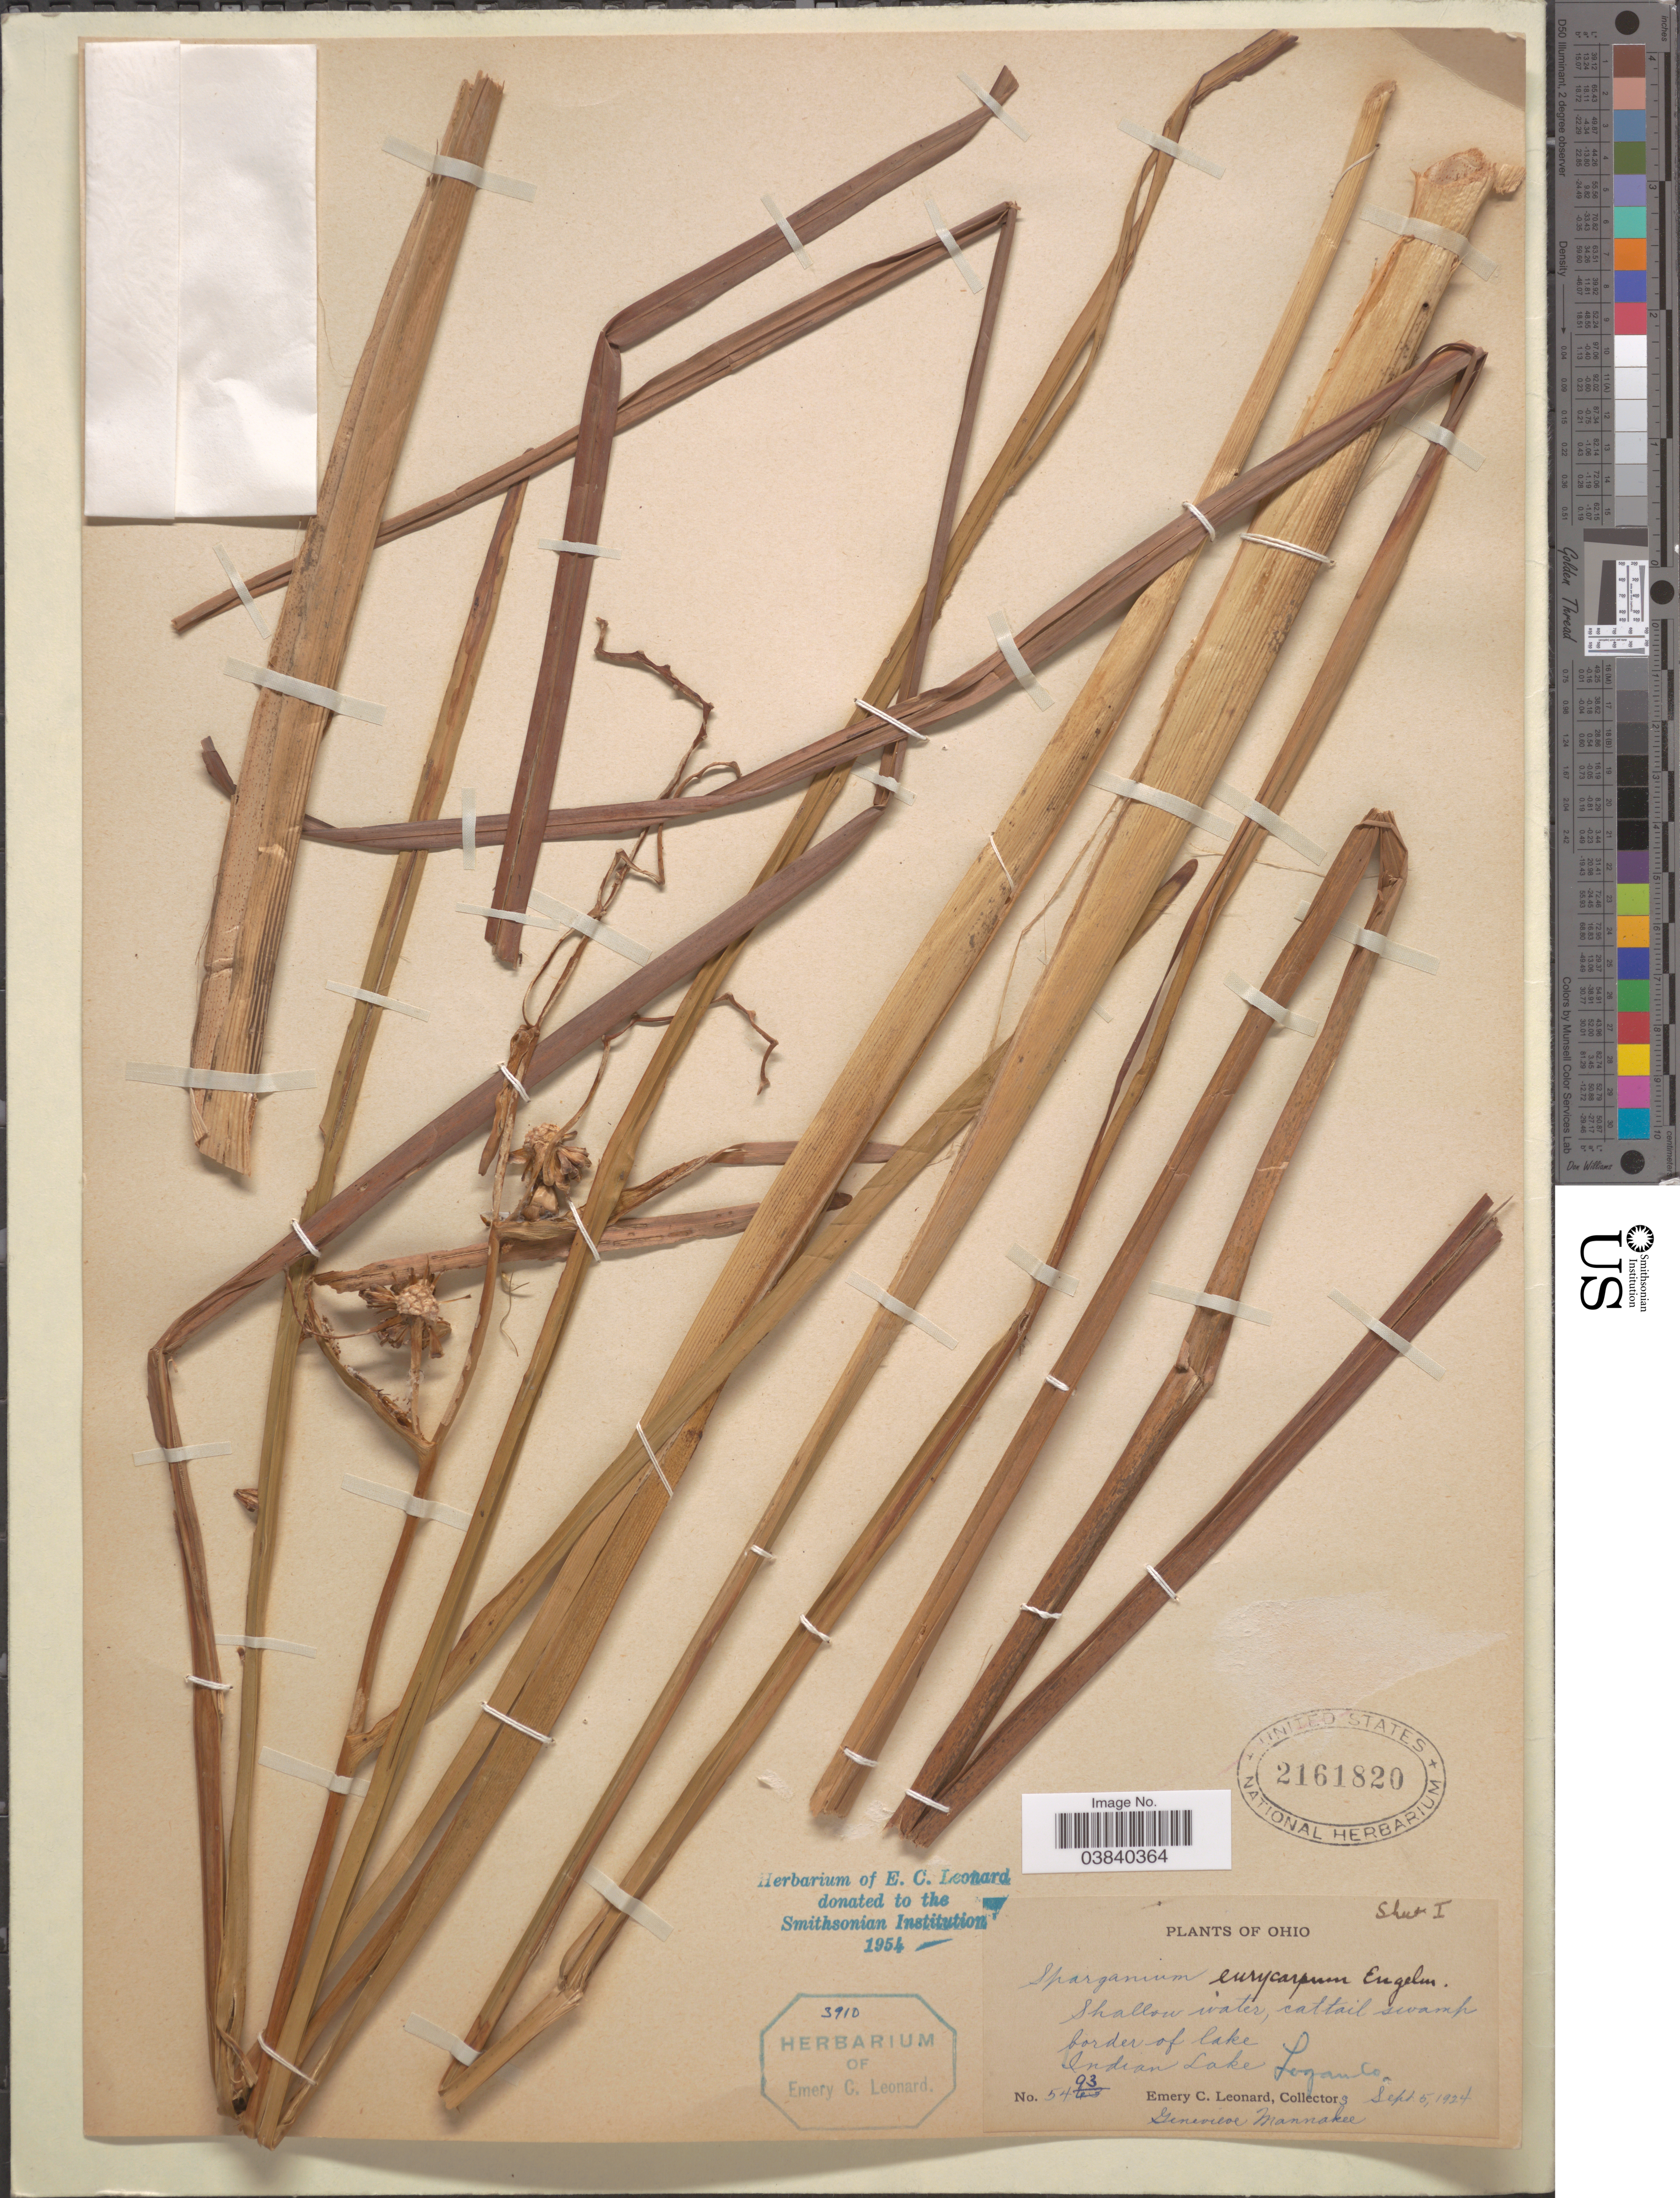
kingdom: Plantae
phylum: Tracheophyta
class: Liliopsida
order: Poales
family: Typhaceae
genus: Sparganium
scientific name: Sparganium eurycarpum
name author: Engelm.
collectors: E. C. Leonard & G. Mannakee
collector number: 5493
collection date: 1924-09-05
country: United States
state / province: Ohio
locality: Cattail swamp. Border of lake. Indian Lake. Logan Co.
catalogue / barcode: US 2161820